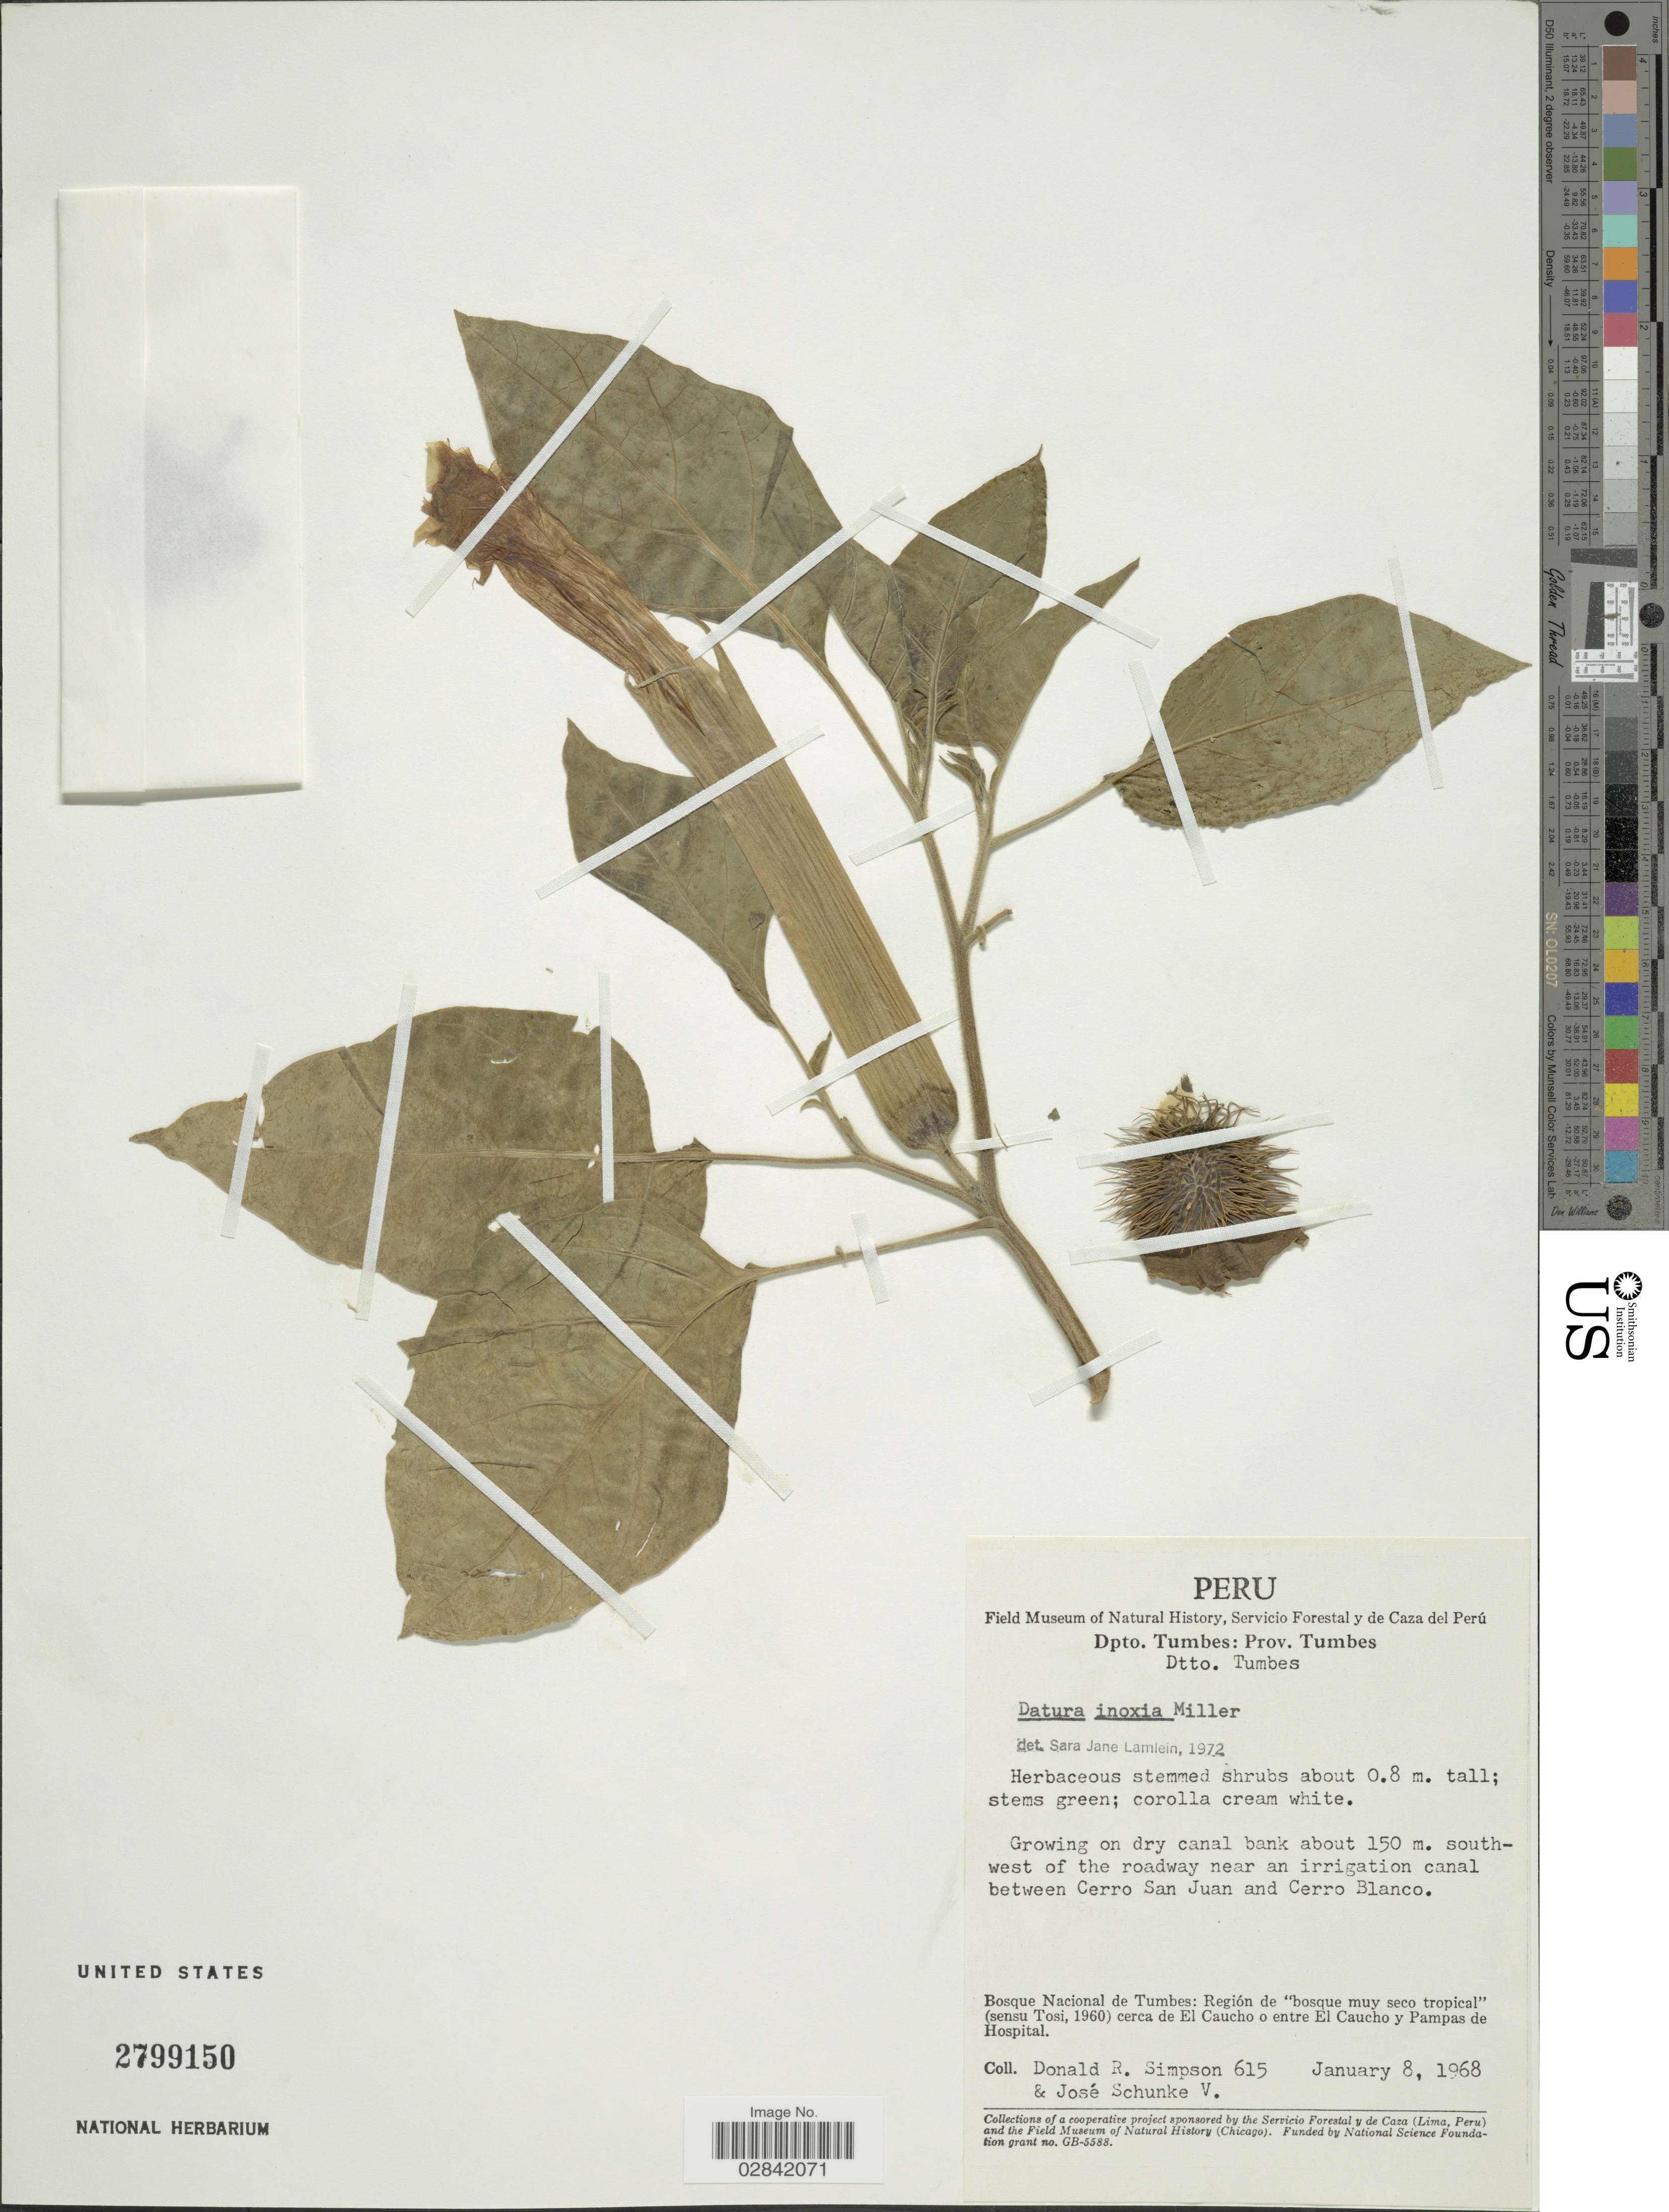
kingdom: Plantae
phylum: Tracheophyta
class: Magnoliopsida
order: Solanales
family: Solanaceae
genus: Datura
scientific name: Datura innoxia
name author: Mill.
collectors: D. R. Simpson & J. Schunke Vigo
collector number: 615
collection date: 1968-01-08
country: Peru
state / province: Tumbes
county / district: Tumbes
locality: Dpto. Tumbes: Prov. Tumbes, Dtto. Tumbes, Growing on dry canal bank about 150 m. southwest of the roadway near an irrigation canal between Cerro San Juan and Cerro Blanco, Bosque Nacional de Tumbes: Región de "bosque muy seco tropical" (sensu Tosi, 1960) cerca de El Caucho o entre El Caucho y Pampas de Hospital.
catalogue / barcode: US 2799150